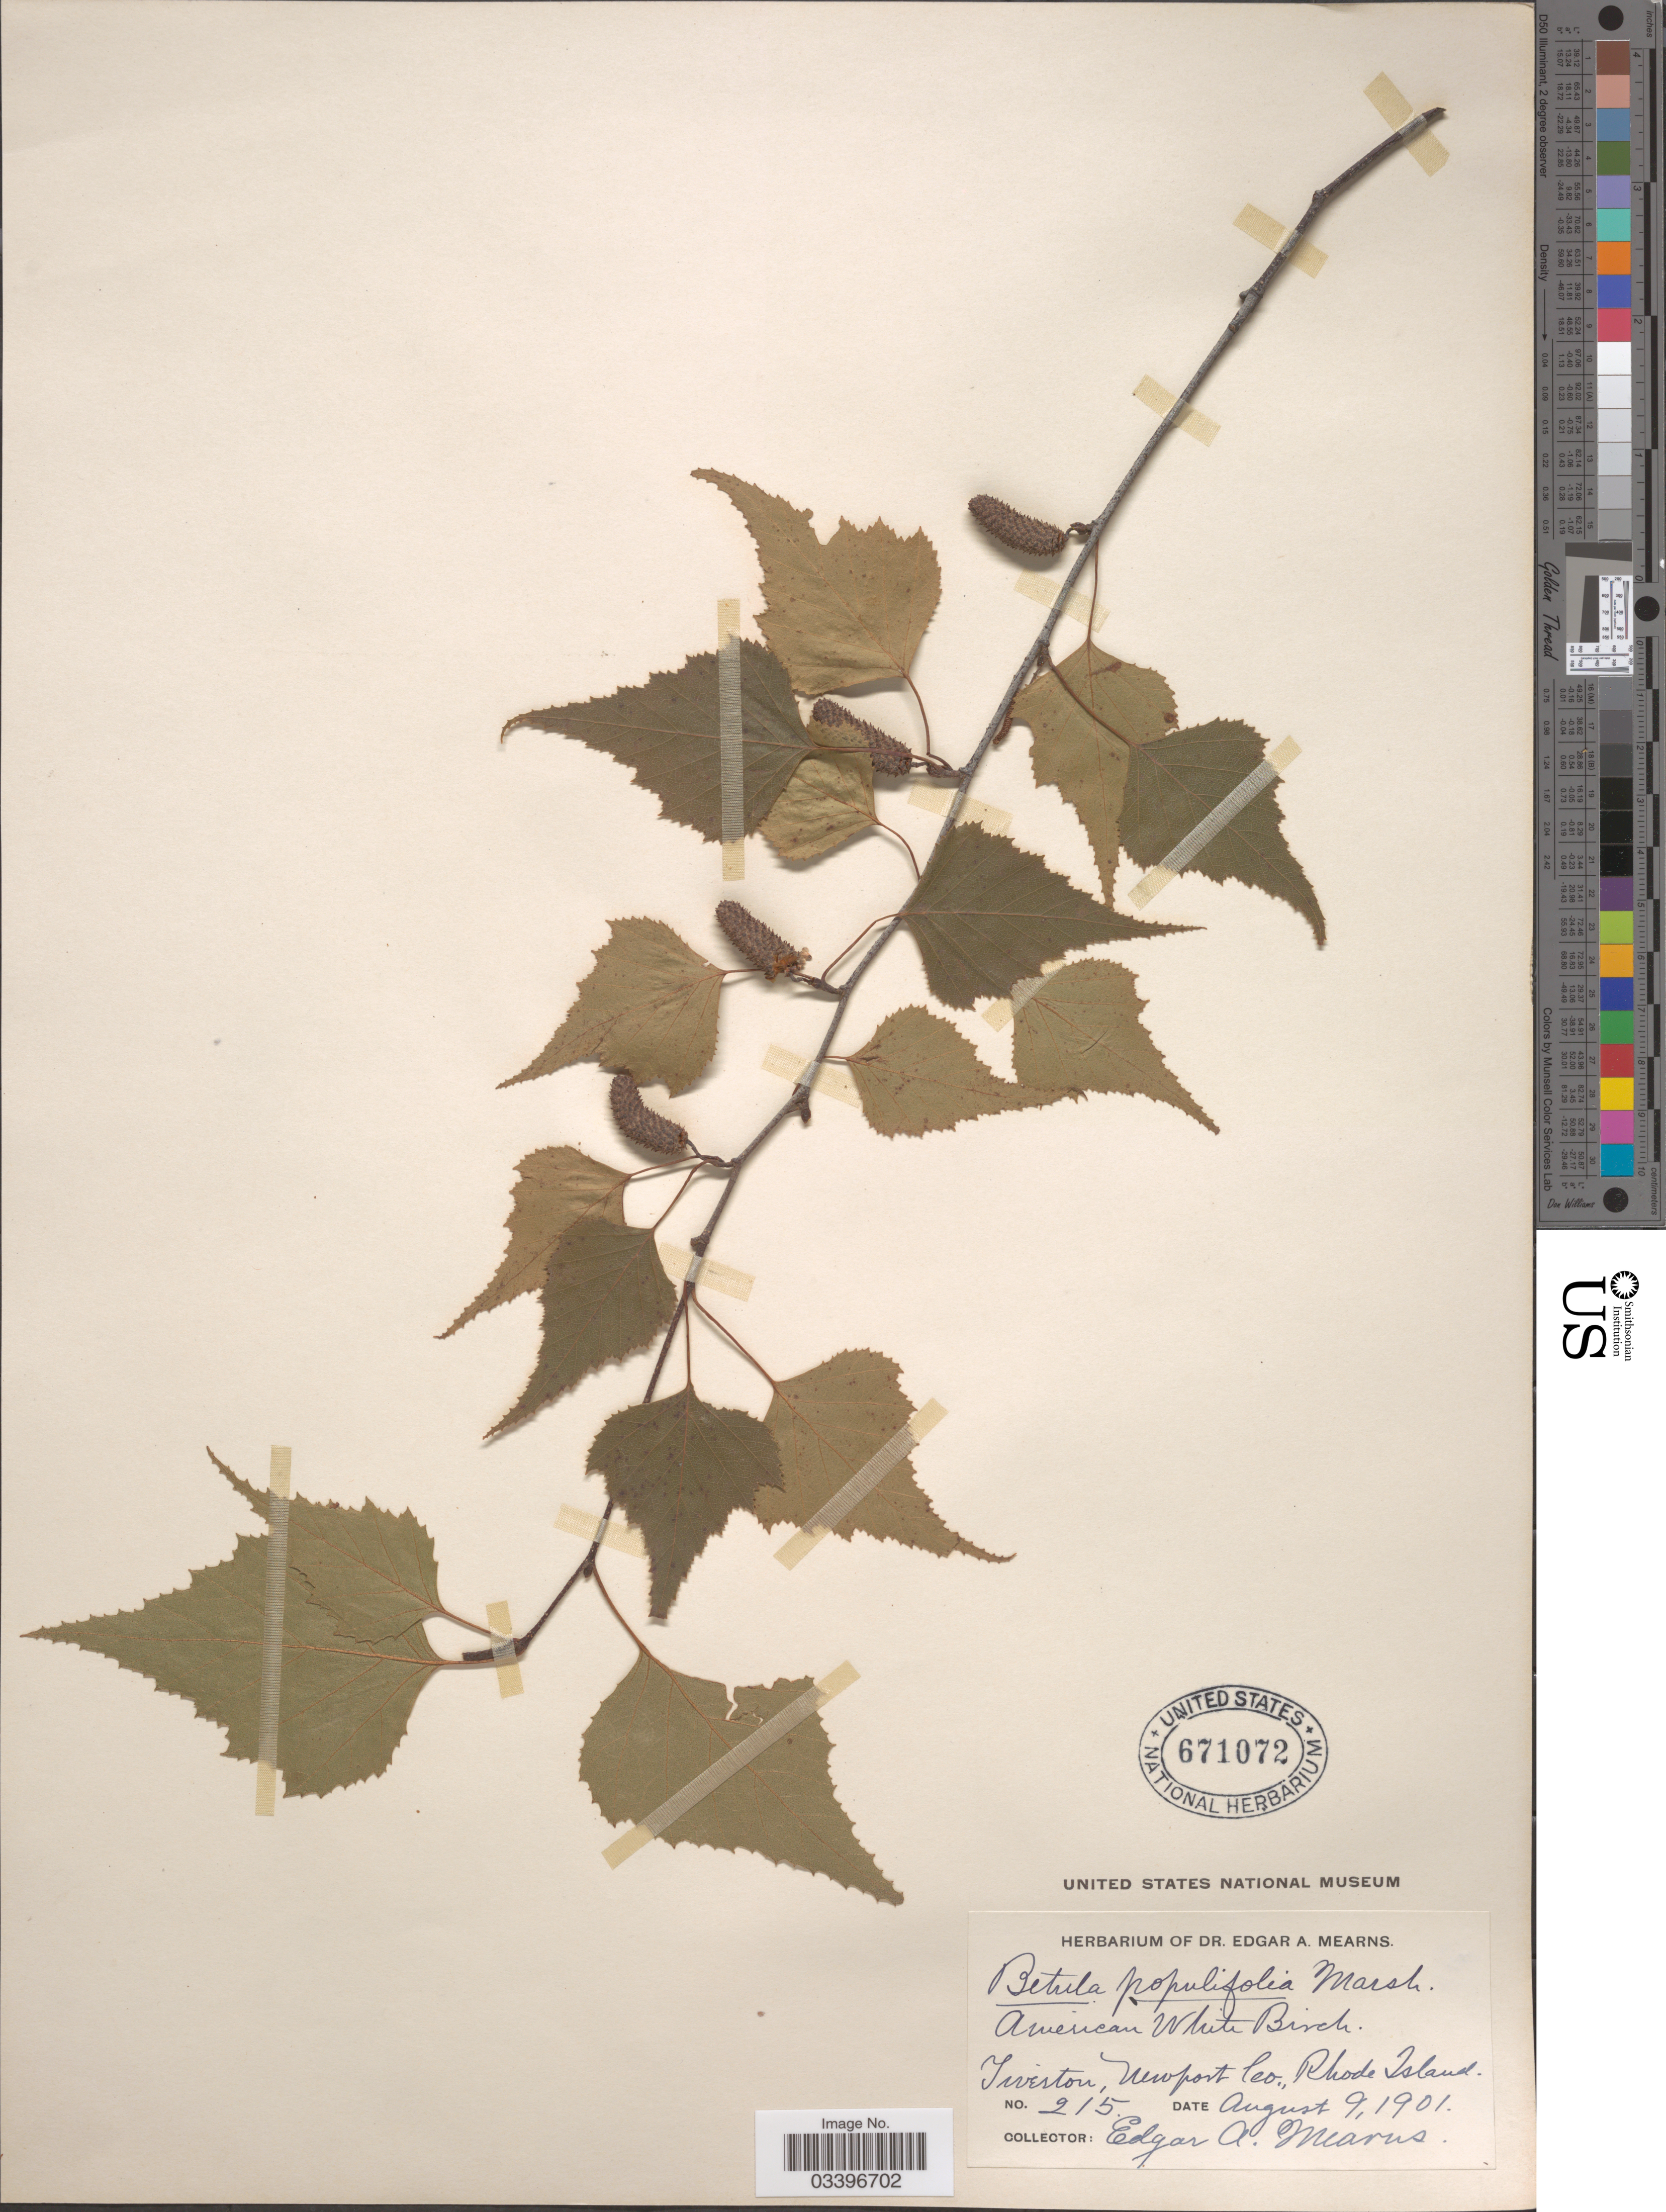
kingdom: Plantae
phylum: Tracheophyta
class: Magnoliopsida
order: Fagales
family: Betulaceae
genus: Betula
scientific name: Betula populifolia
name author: Marshall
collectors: E. A. Mearns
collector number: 215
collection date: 1901-08-09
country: United States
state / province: Rhode Island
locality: Tiverton, Newport Co.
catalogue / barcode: US 671072